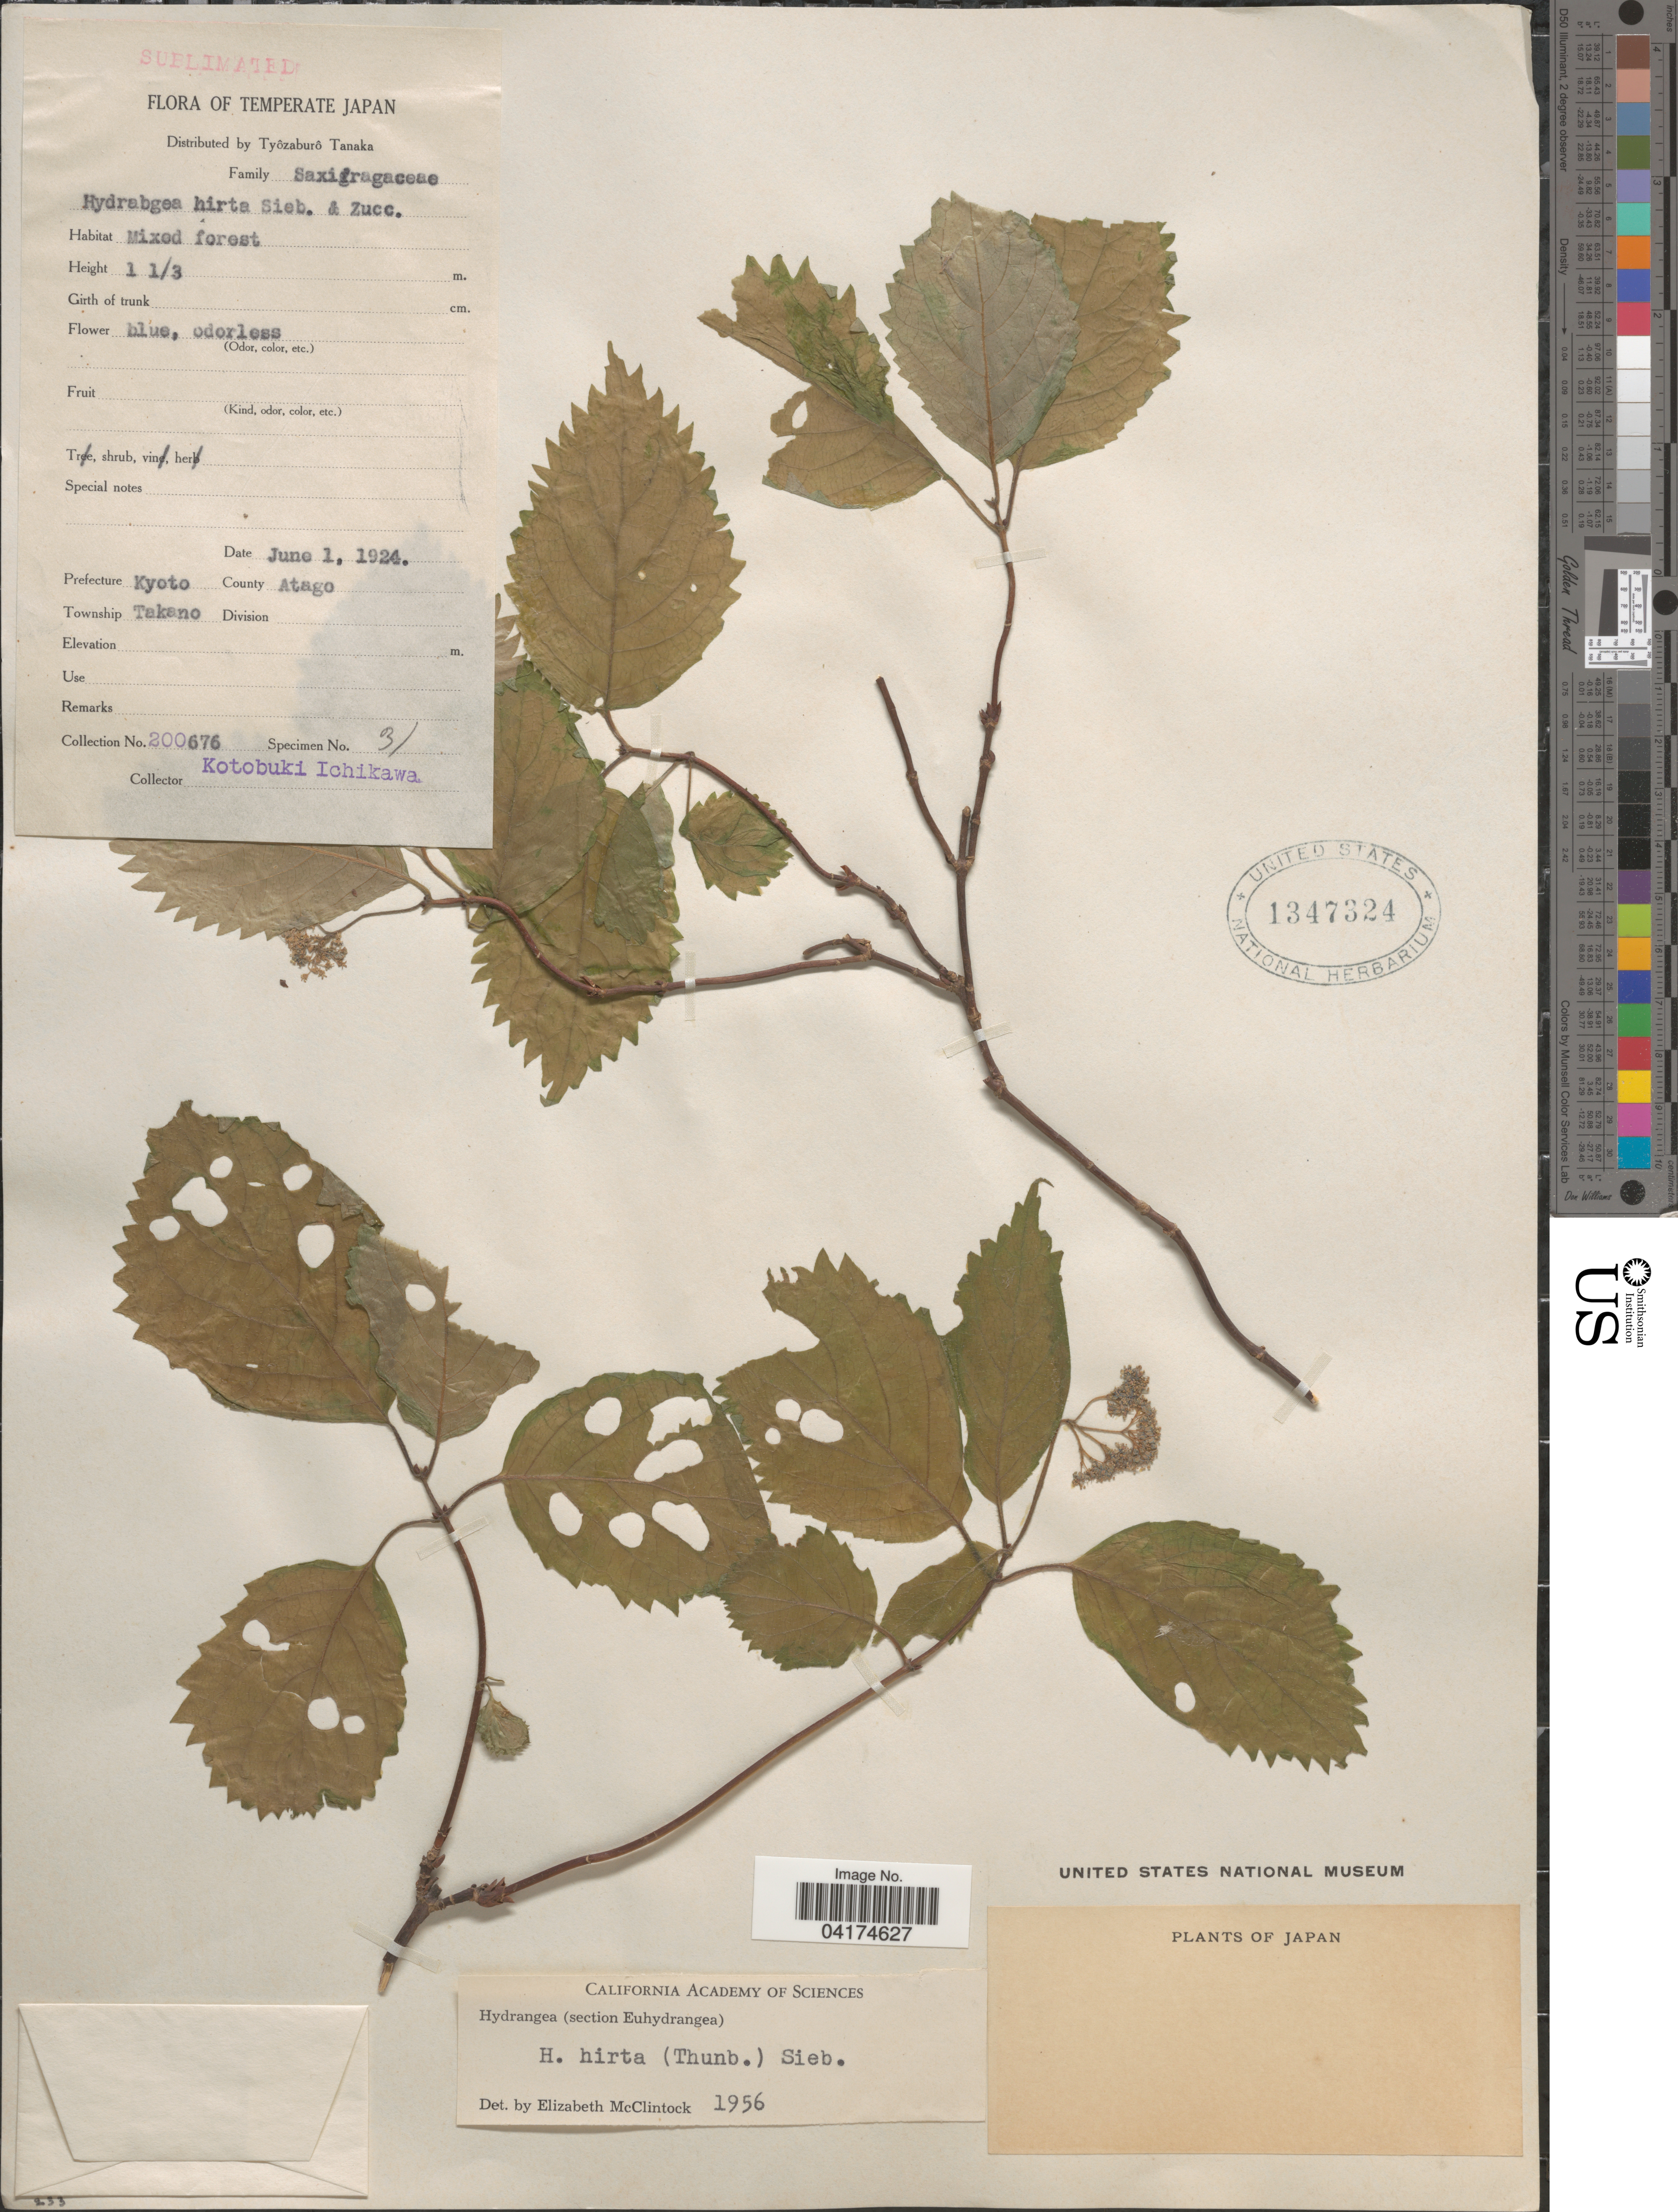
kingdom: Plantae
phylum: Tracheophyta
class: Magnoliopsida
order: Cornales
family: Hydrangeaceae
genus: Hydrangea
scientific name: Hydrangea hirta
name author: (Thunb.) Siebold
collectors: K. Ichikawa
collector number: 200676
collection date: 1924-06-01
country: Japan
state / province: Kyoto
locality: Prefecture Kyoto. County Atago. Township Takano.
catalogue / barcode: US 1347324